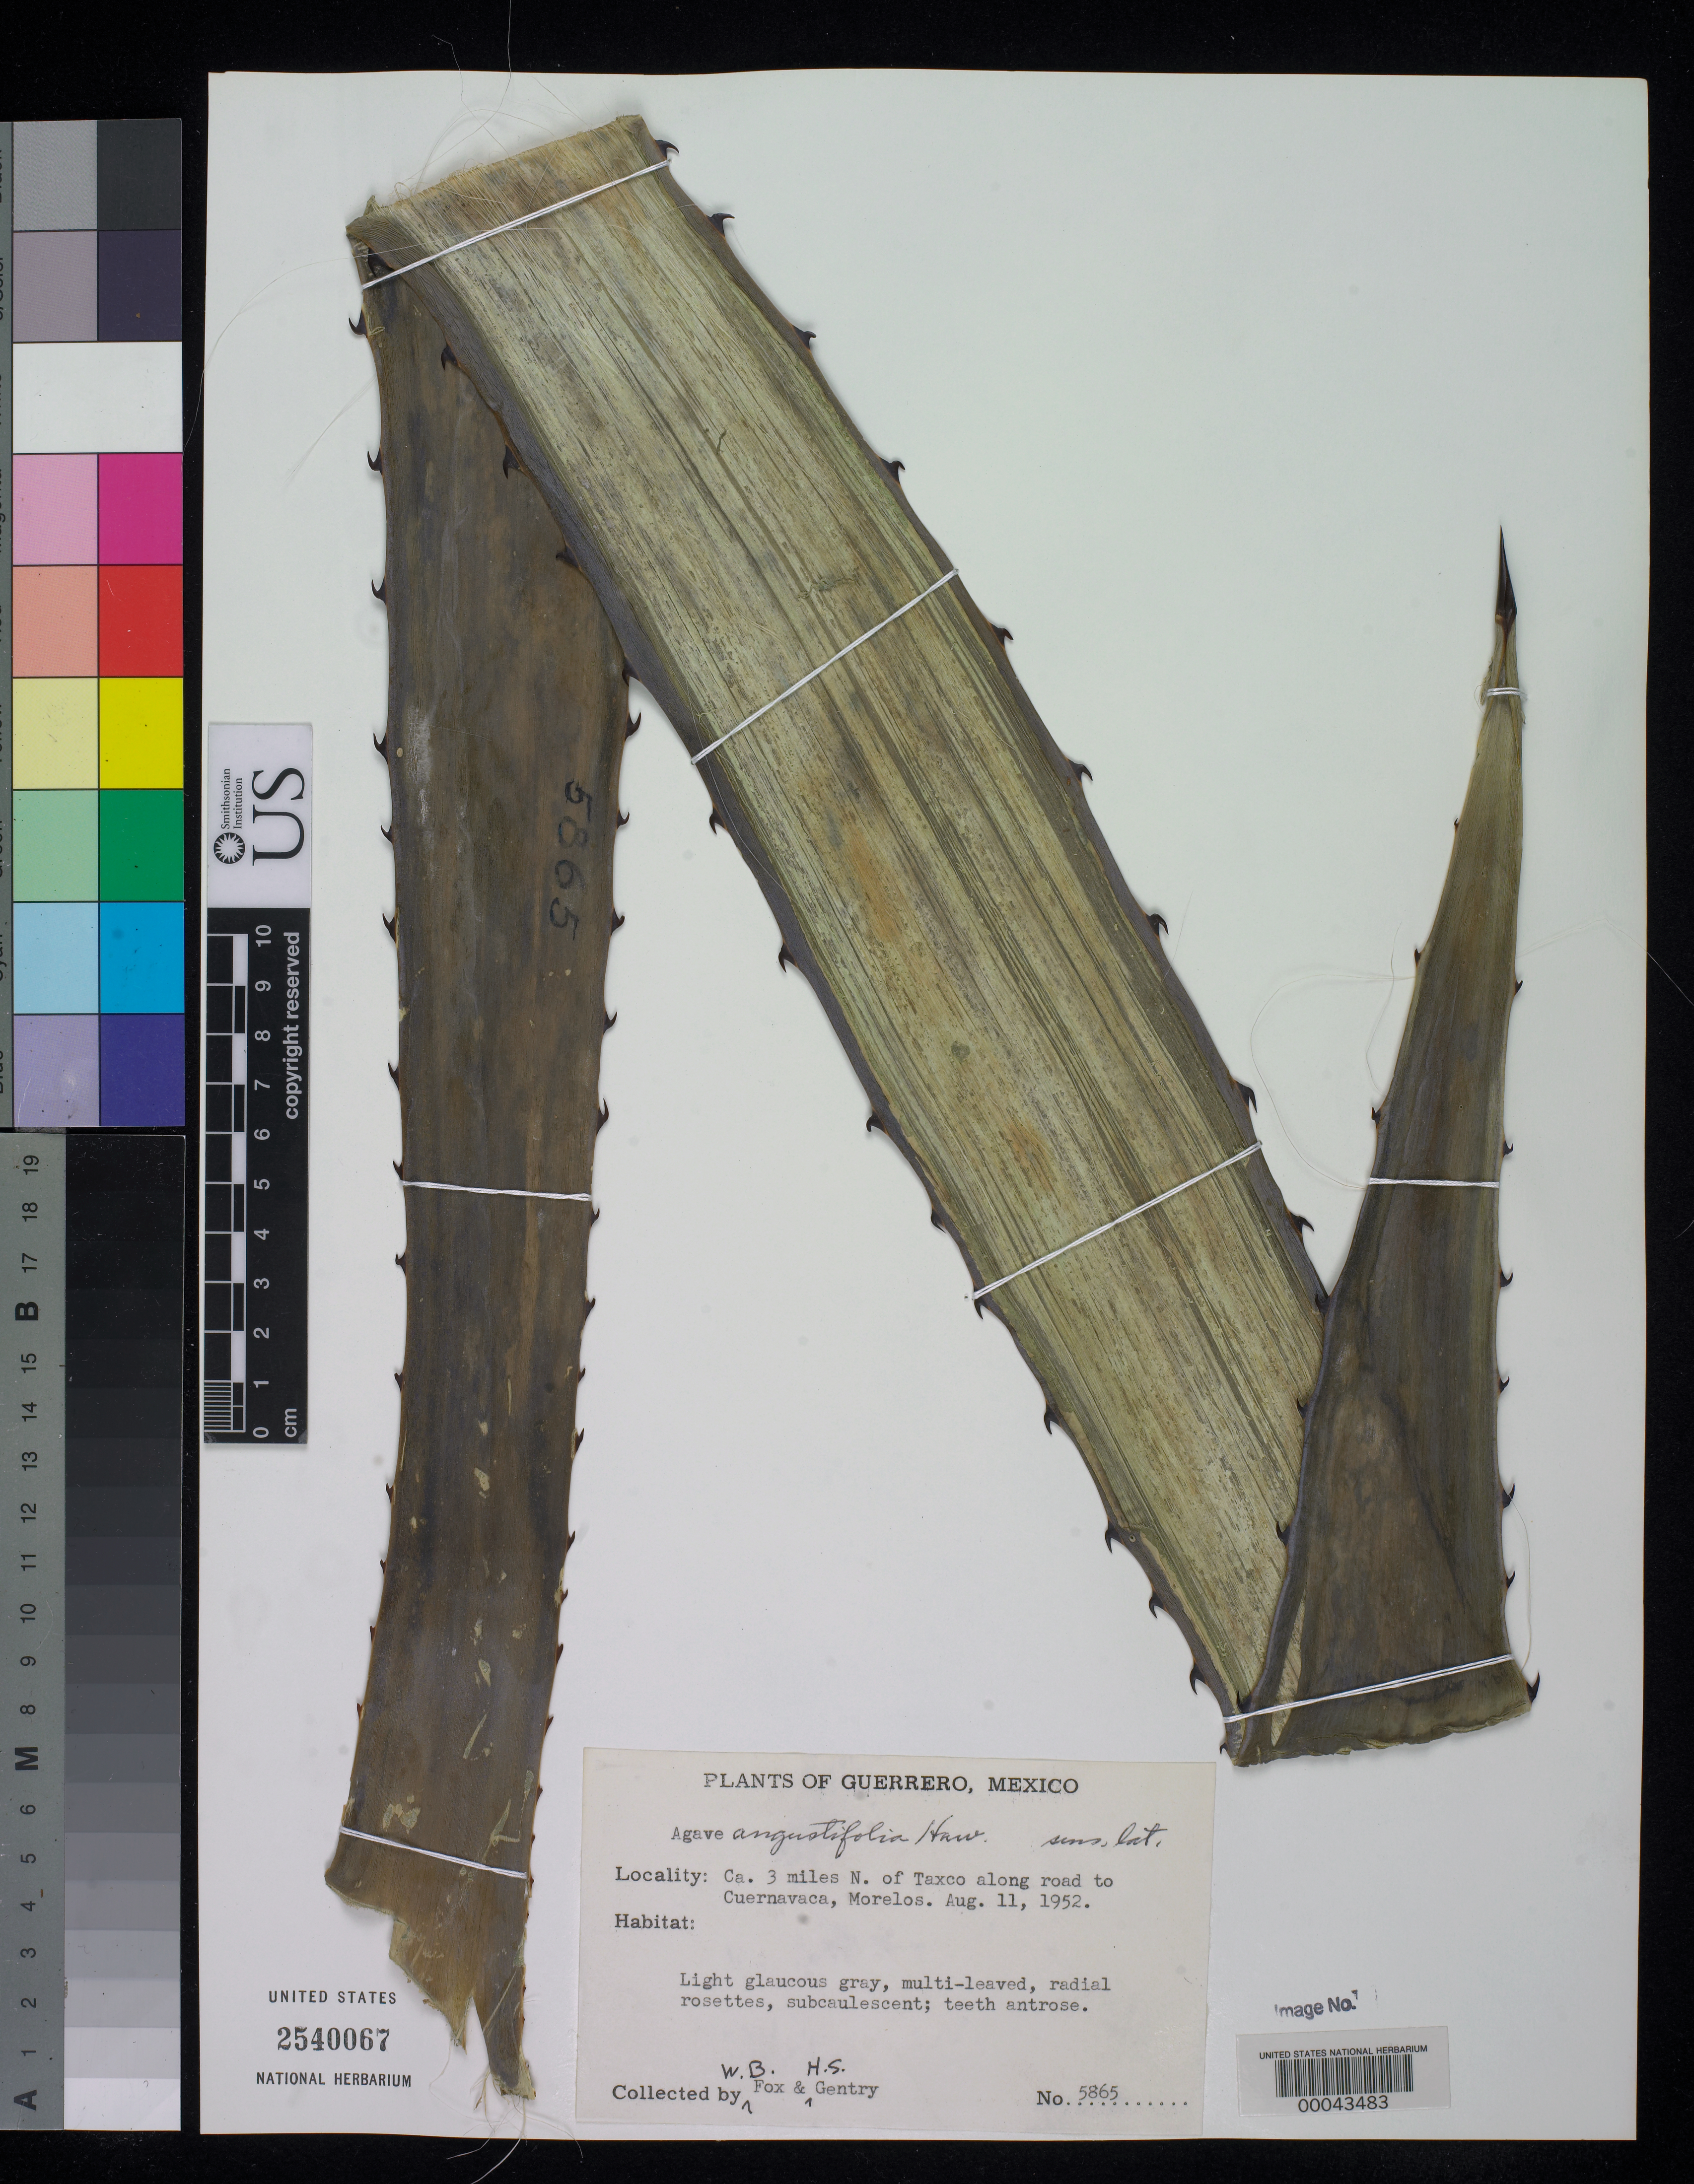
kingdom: Plantae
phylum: Tracheophyta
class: Liliopsida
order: Asparagales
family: Asparagaceae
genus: Agave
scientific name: Agave angustifolia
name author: Haw.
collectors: W. B. Fox & H. S. Gentry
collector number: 5865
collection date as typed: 11 Aug 1952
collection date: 1952-08-11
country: Mexico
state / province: Guerrero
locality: Ca 3 mi N of Taxco along road to Cuernavaca, Morelos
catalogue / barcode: US 2540067